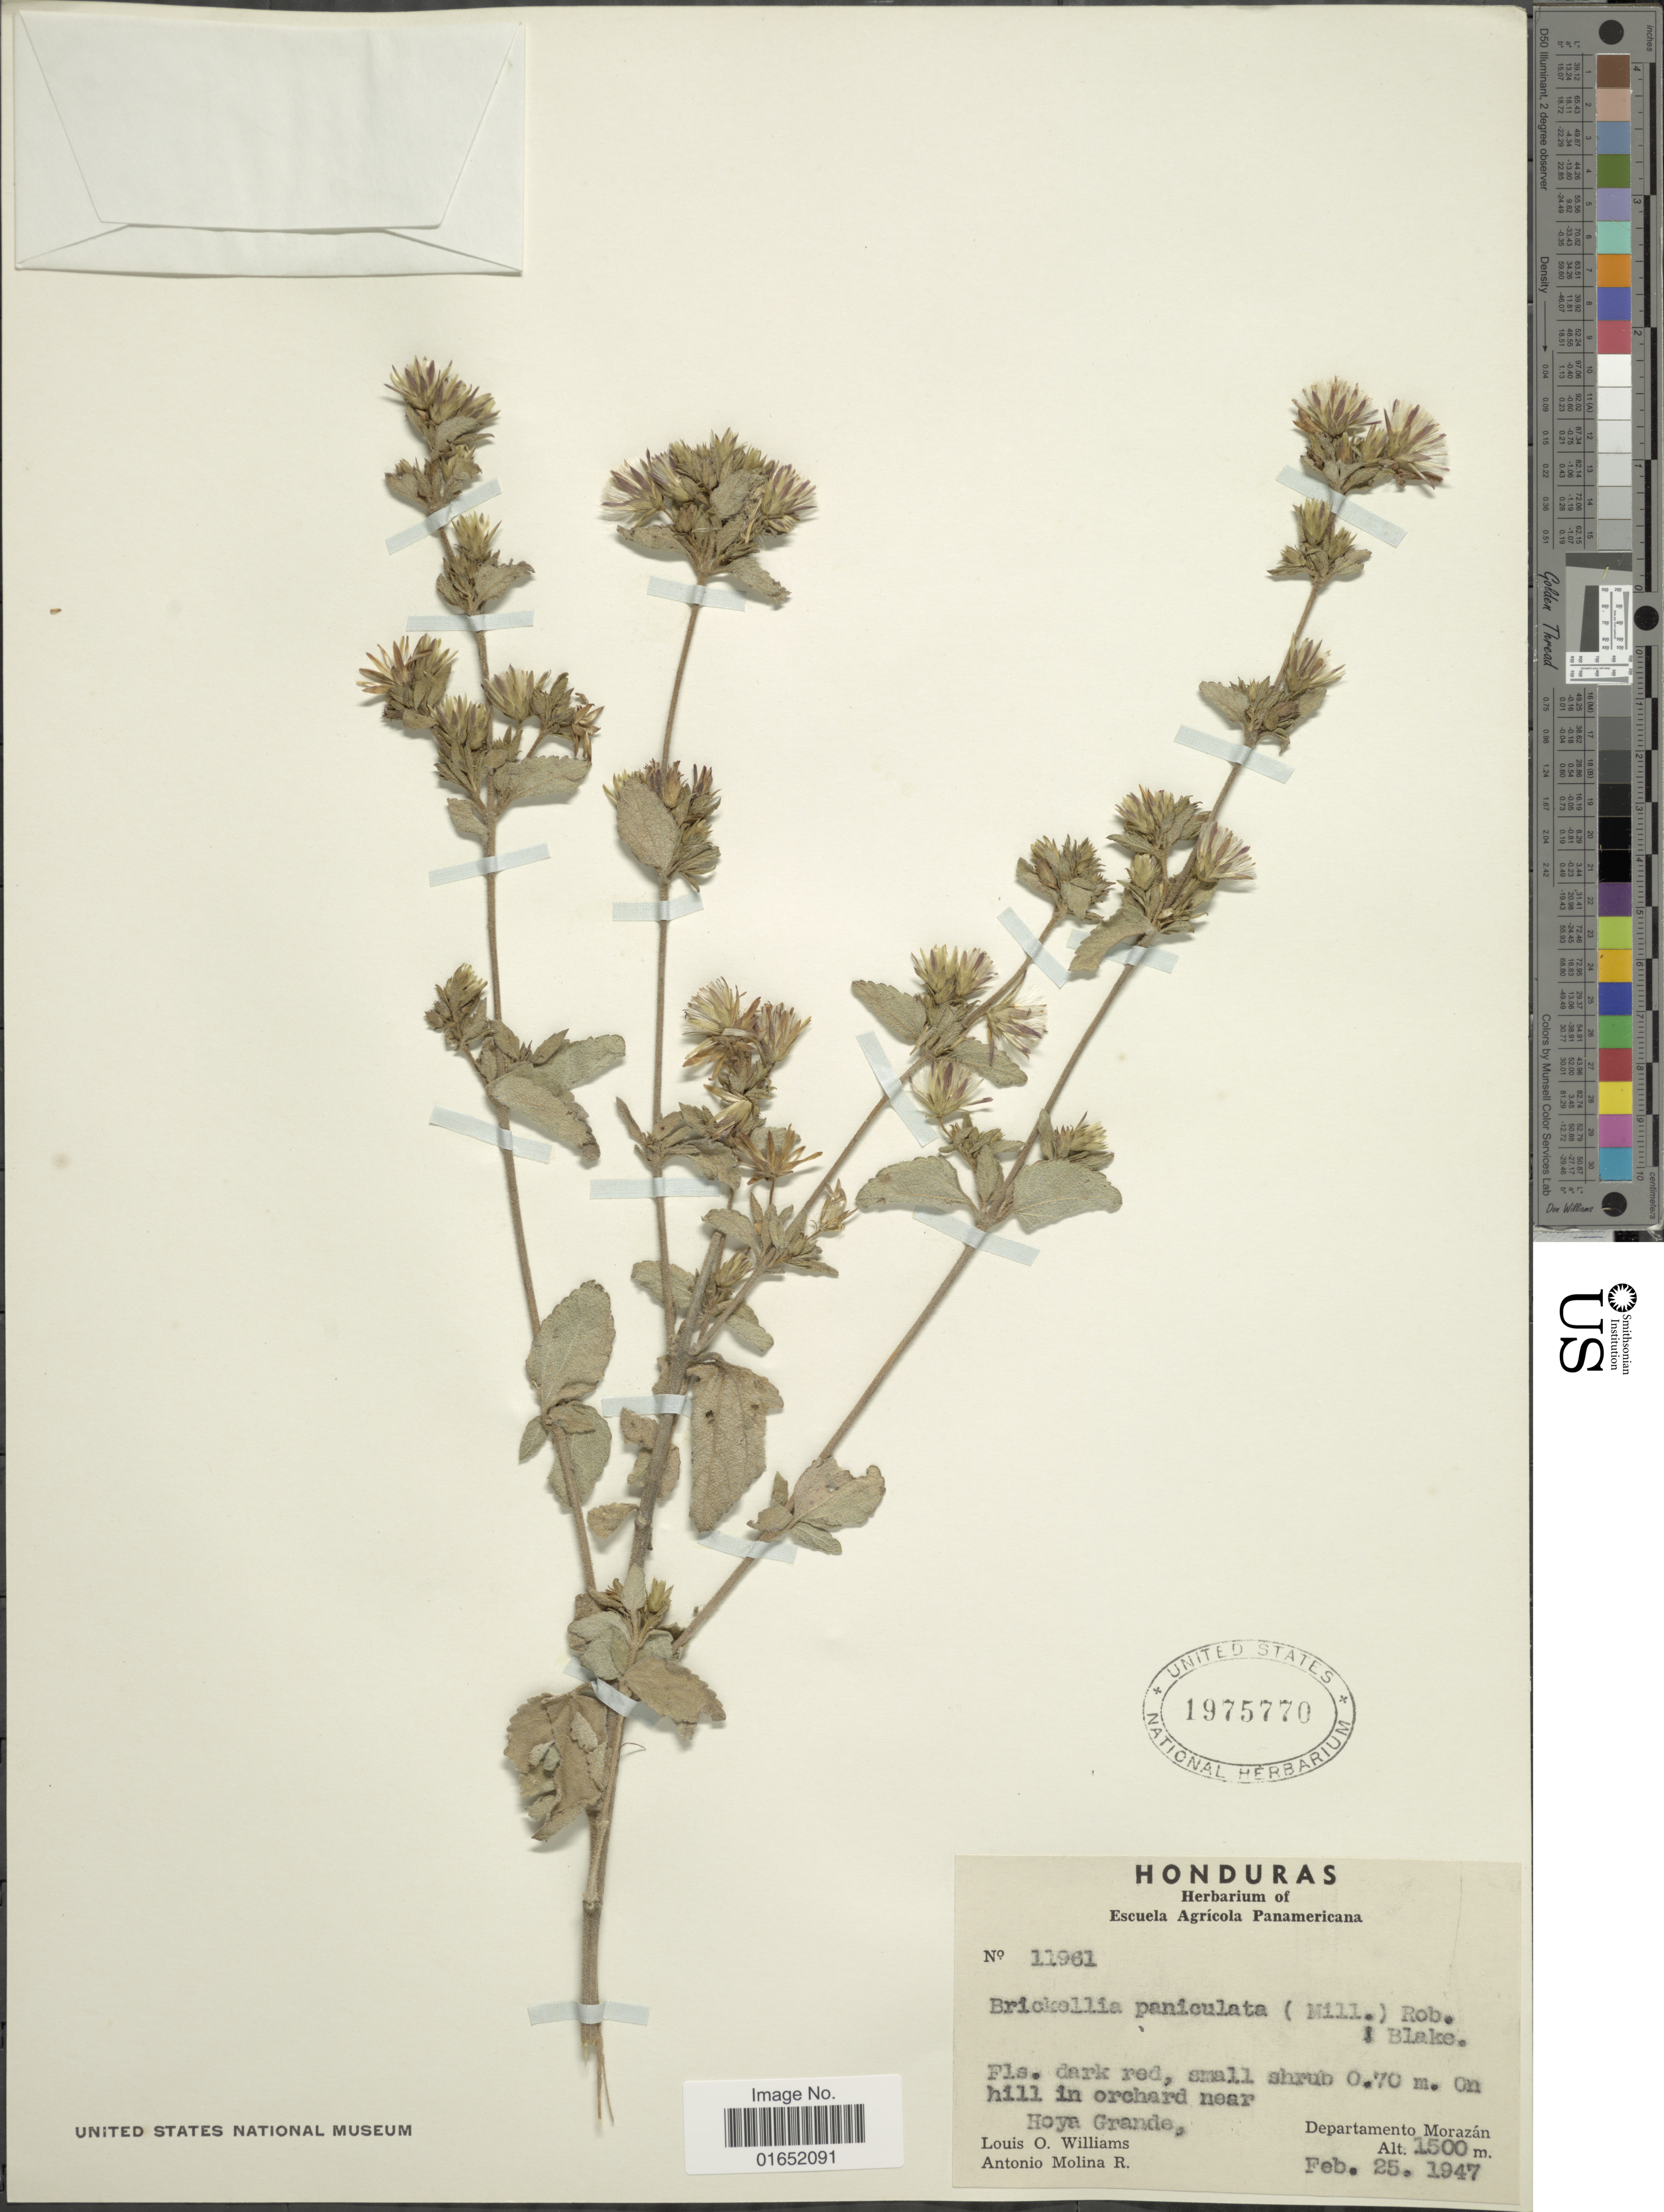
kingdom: Plantae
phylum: Tracheophyta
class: Magnoliopsida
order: Asterales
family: Asteraceae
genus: Brickellia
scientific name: Brickellia paniculata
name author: (Mill.) B.L. Rob.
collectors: L. O. Williams & A. Molina R.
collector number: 11961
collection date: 1947-02-25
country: Honduras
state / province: Fco. Morazán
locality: On hill in orchard near Hoya Grande, Departamento Morazán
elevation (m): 1500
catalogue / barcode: US 1975770